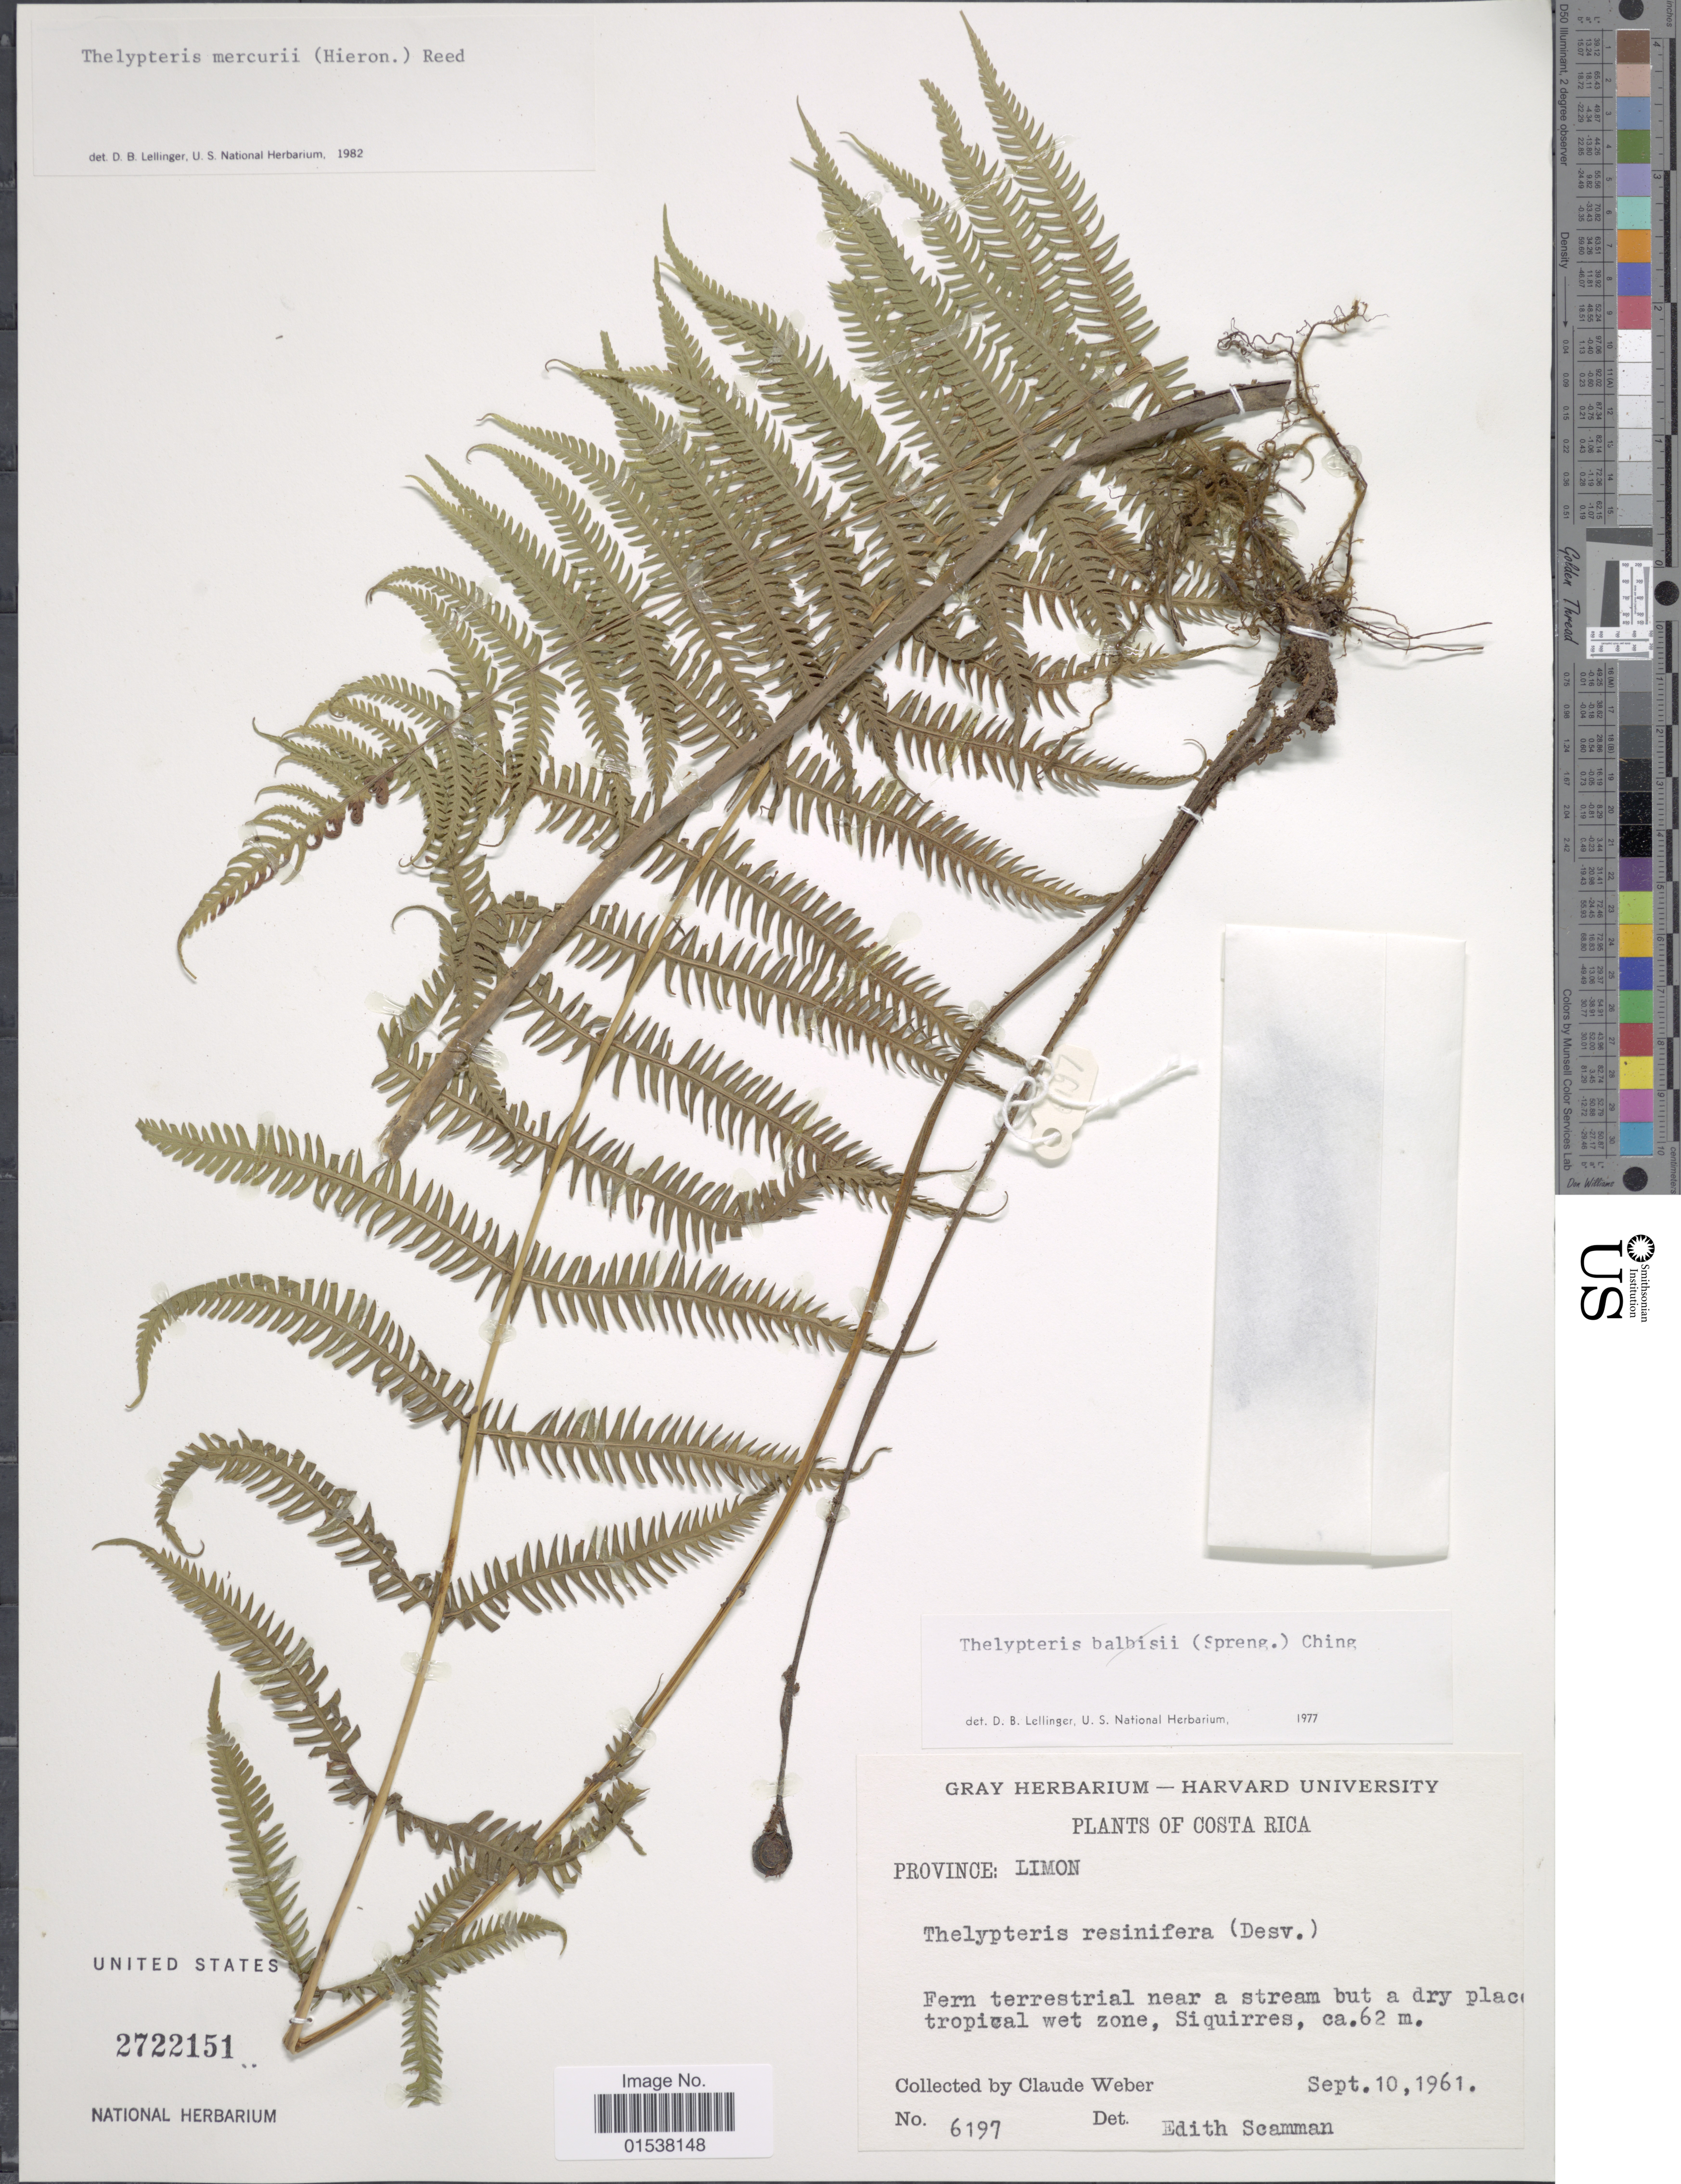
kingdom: Plantae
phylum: Tracheophyta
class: Polypodiopsida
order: Polypodiales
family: Thelypteridaceae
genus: Amauropelta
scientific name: Amauropelta balbisii (Spreng.) comb. nov., ined. 2015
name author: (Spreng.)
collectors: C. I. Weber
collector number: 6197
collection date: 1961-09-10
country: Costa Rica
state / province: Limón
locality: Province Limon, Siquirres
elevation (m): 62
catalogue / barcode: US 2722151